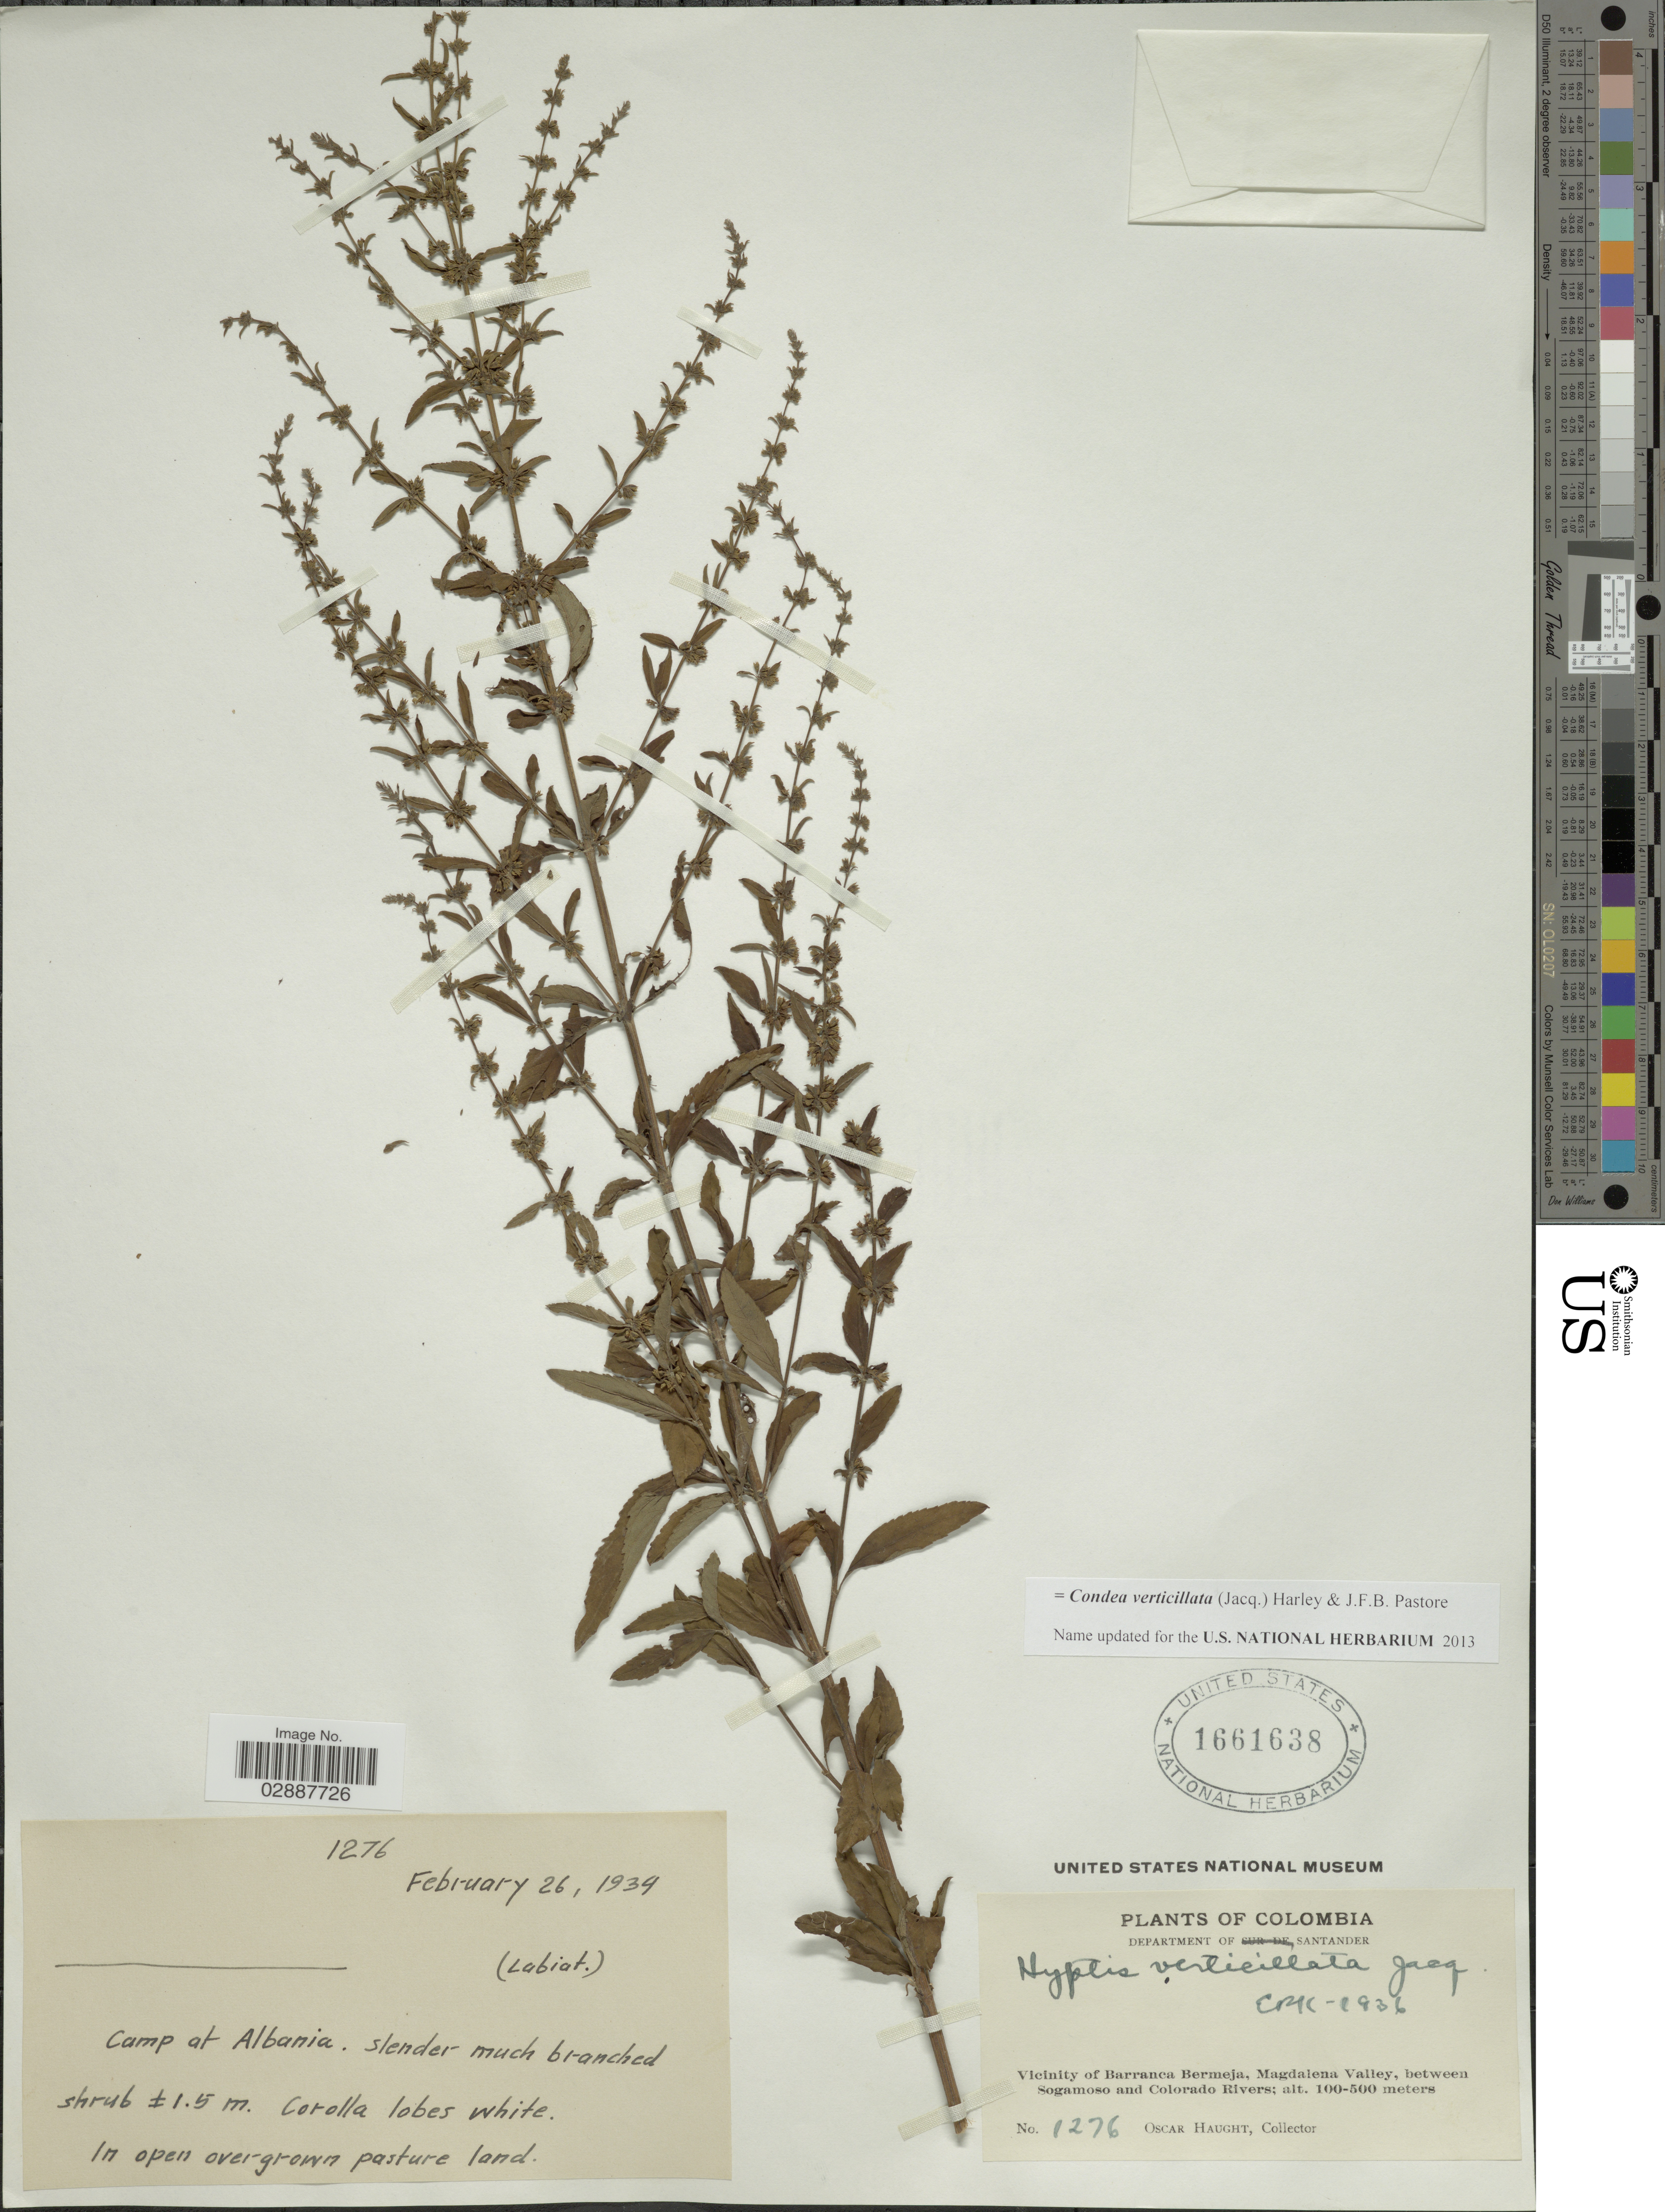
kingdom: Plantae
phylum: Tracheophyta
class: Magnoliopsida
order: Lamiales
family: Lamiaceae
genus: Condea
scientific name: Condea verticillata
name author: (Jacq.) Harley & J.F.B. Pastore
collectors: O. Haught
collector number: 1276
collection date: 1934-02-26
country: Colombia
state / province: Santander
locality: Department of Santander. Vicinity of Barranca Bermeja, Magdalena Valley, between Sogamoso and Colorado Rivers. Camp at Albania.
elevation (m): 100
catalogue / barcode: US 1661638